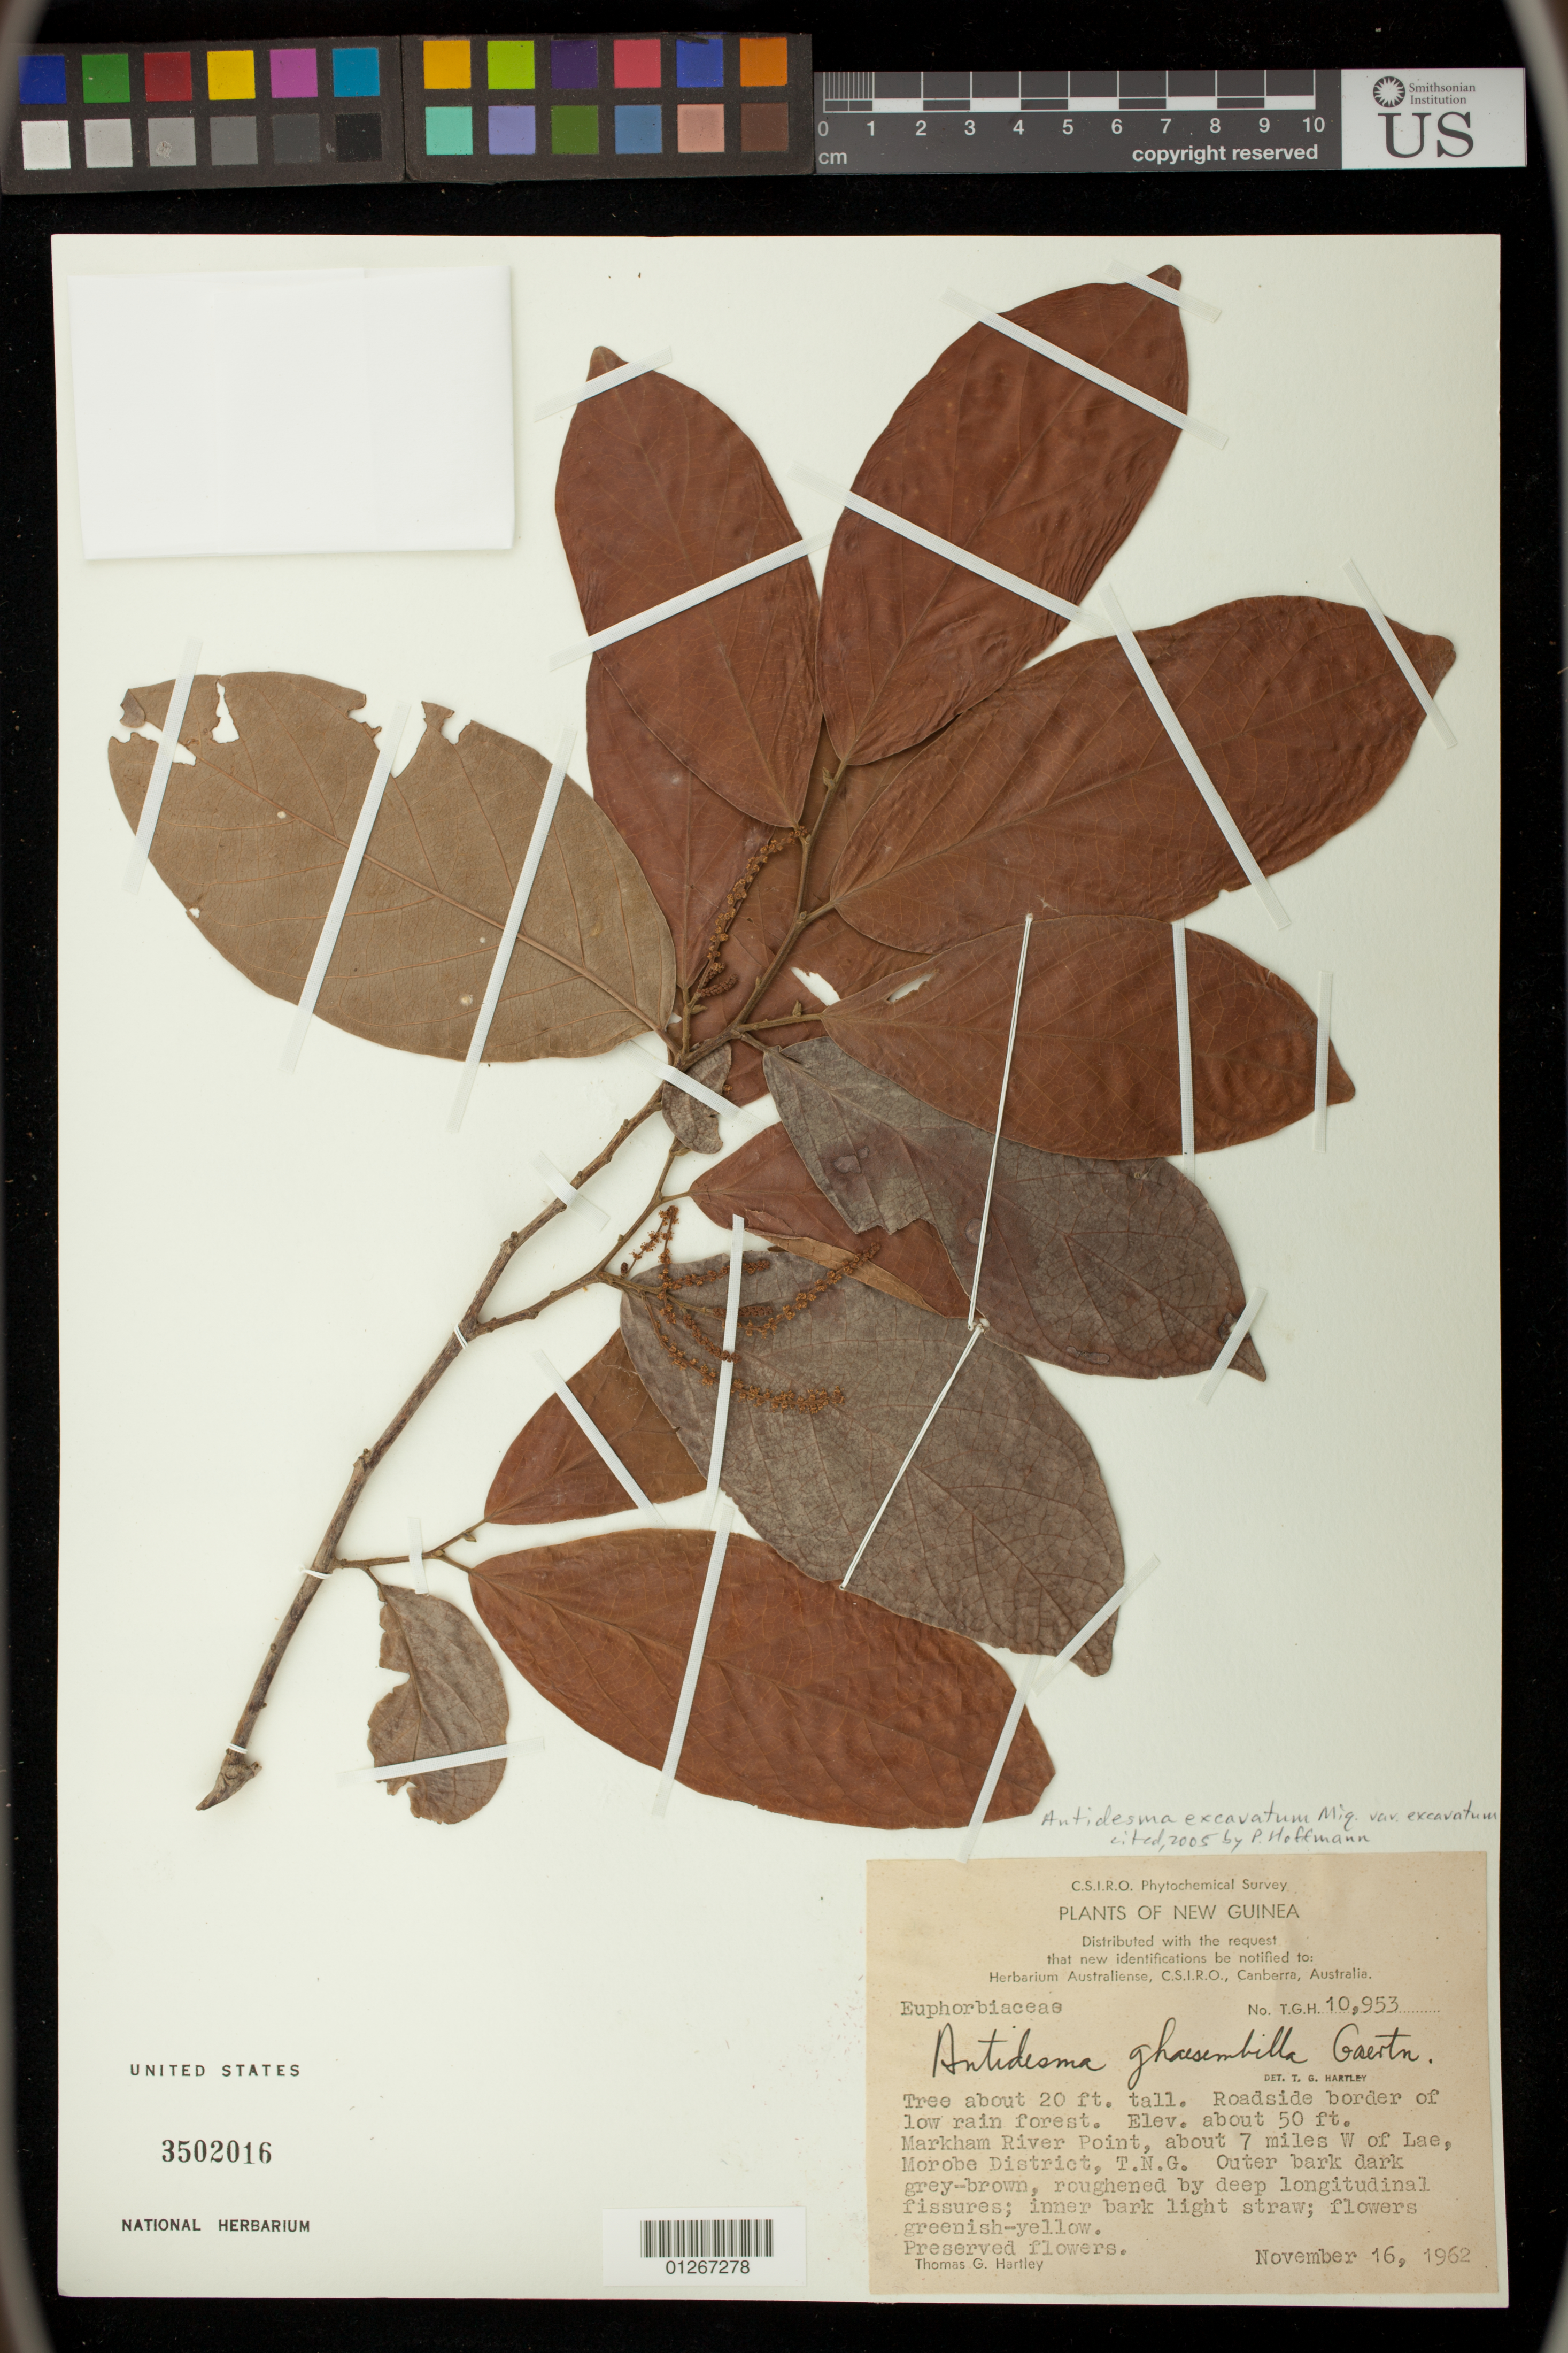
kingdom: Plantae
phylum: Tracheophyta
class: Magnoliopsida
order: Malpighiales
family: Phyllanthaceae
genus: Antidesma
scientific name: Antidesma excavatum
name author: Miq.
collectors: T. G. Hartley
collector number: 10953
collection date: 1962-11-16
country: Papua New Guinea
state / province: Morobe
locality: Markham River Point, about 7 miles west of Lae.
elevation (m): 15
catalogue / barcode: US 3502016